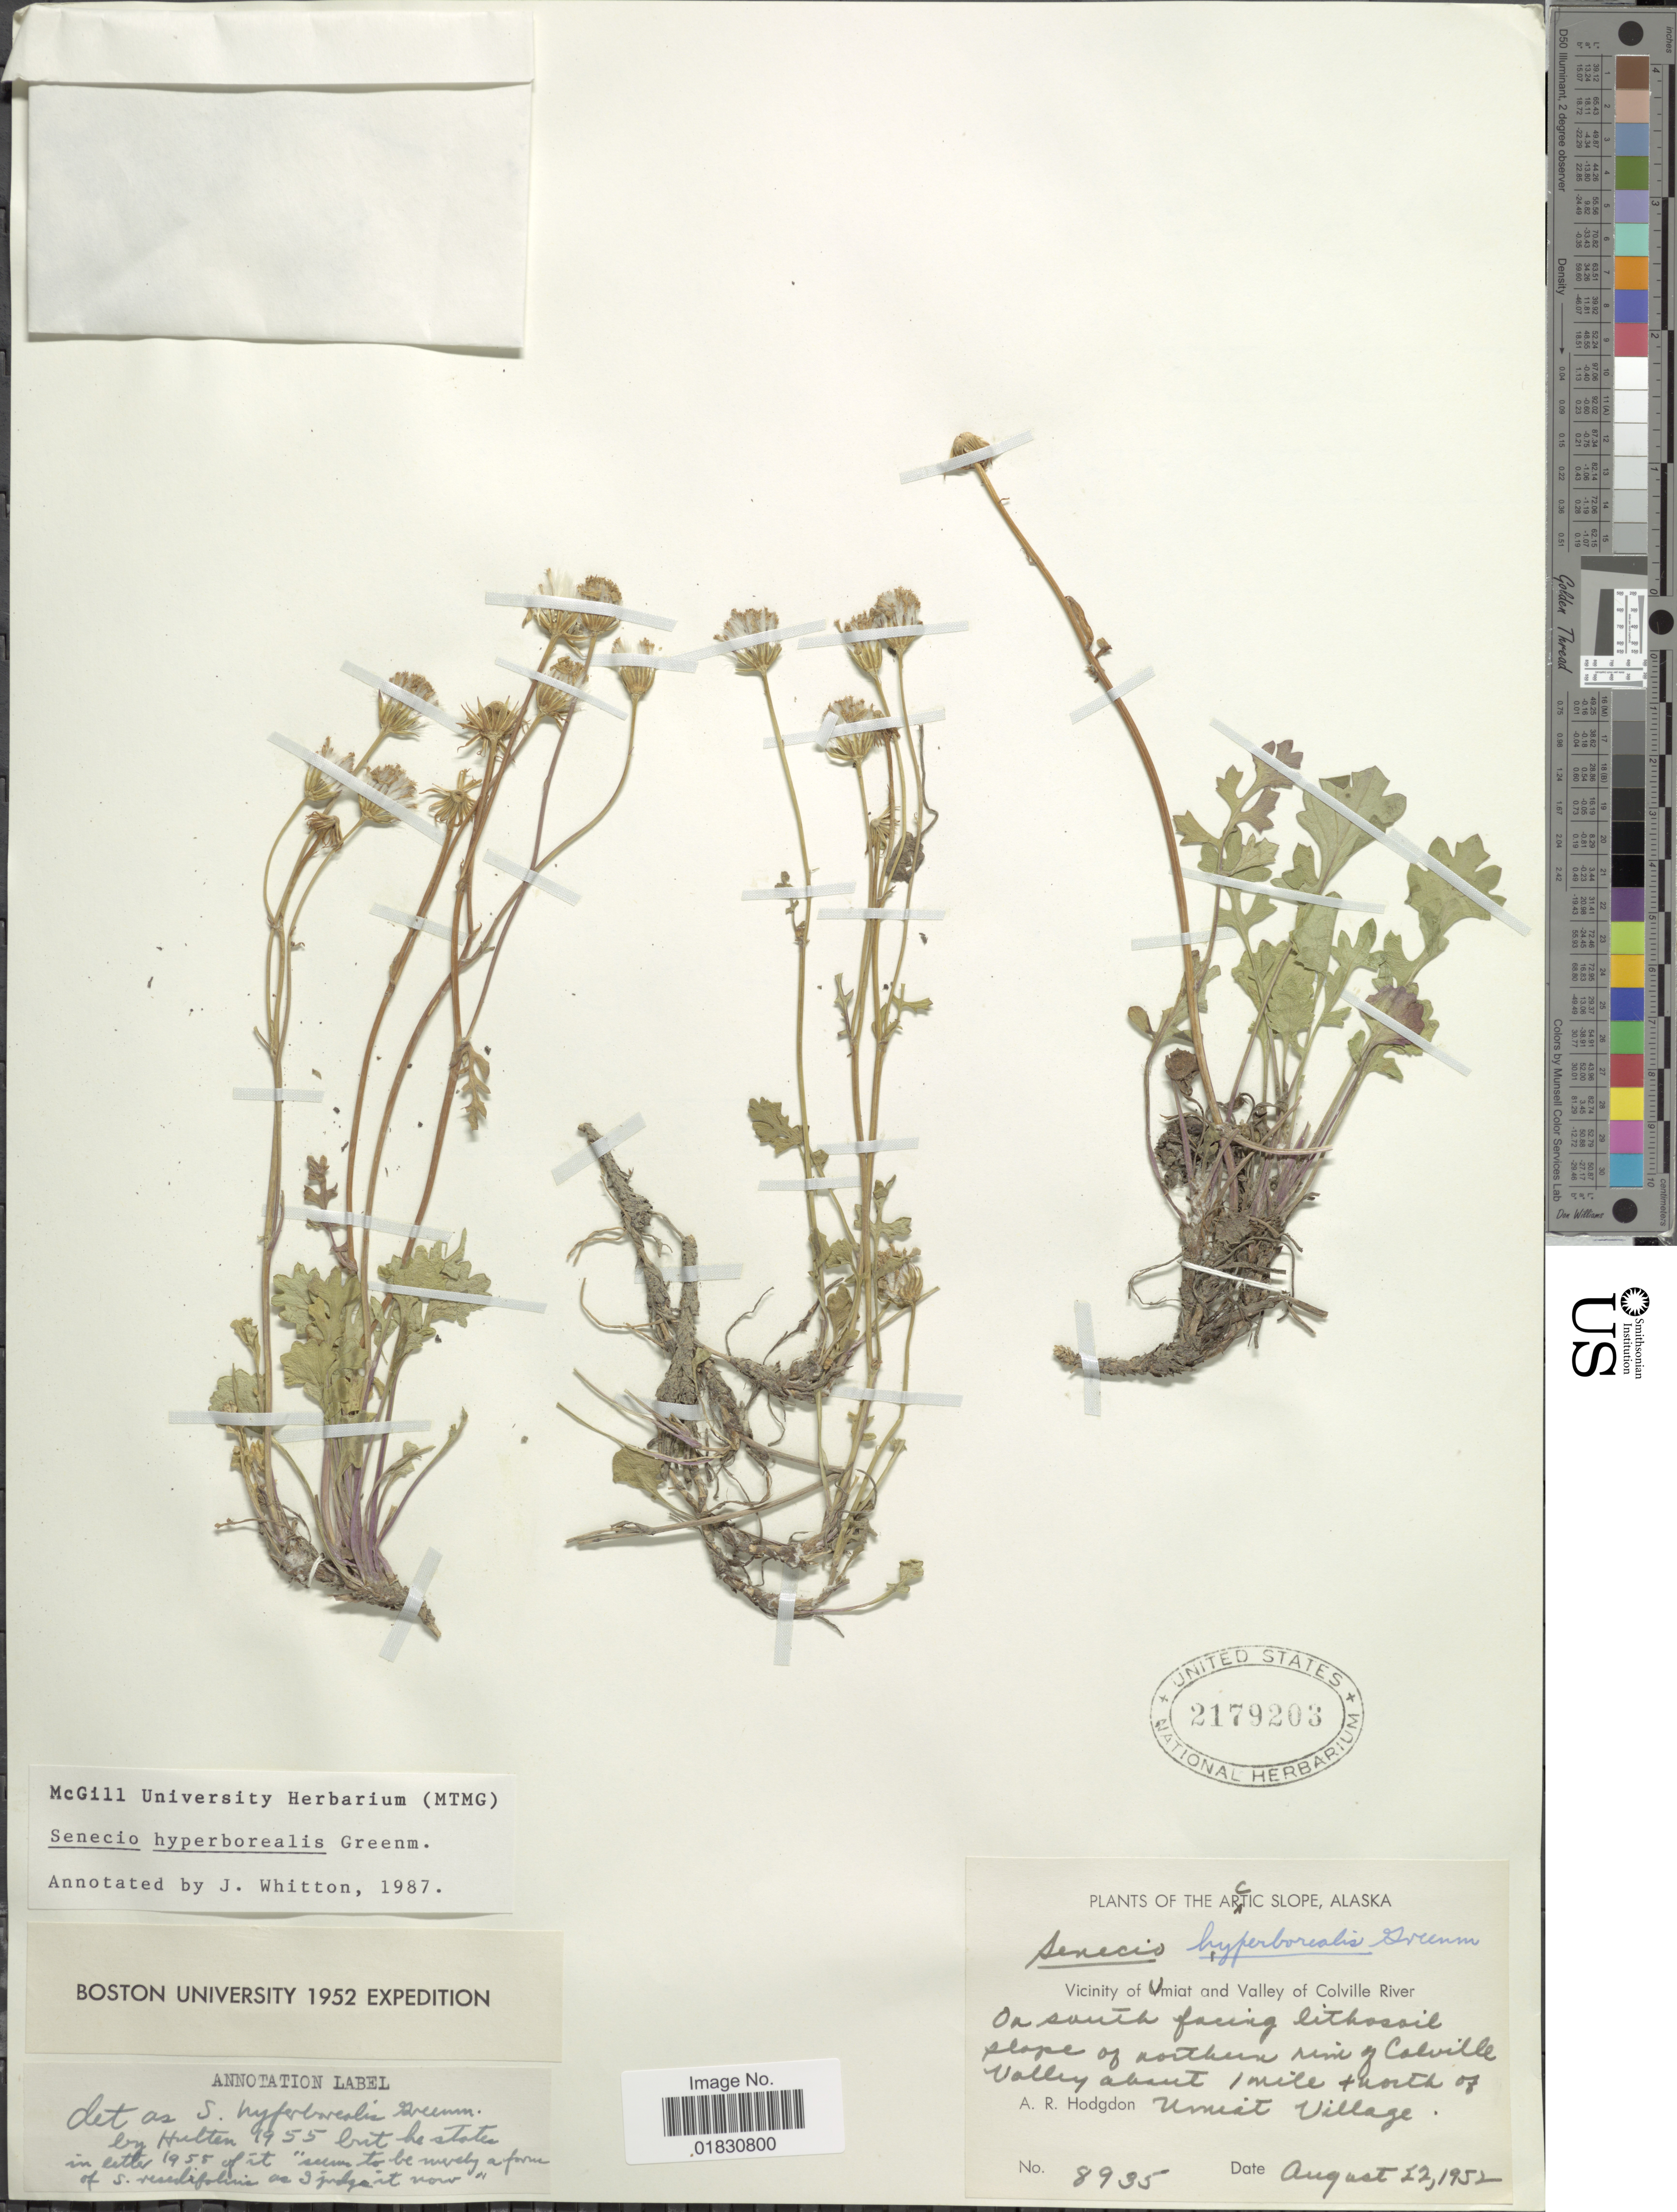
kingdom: Plantae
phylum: Tracheophyta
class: Magnoliopsida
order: Asterales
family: Asteraceae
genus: Packera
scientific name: Packera hyperborealis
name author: (Greene) Á. Löve & D. Löve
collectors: A. R. Hodgdon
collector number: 8935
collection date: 1952-08-22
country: United States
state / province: Alaska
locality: The Arctic Slope, Alaska, Vicinity of Umiat and Valley of Colville River, slope of northern rim of Colville Valley about 1 miles north of Umiat Village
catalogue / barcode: US 2179203